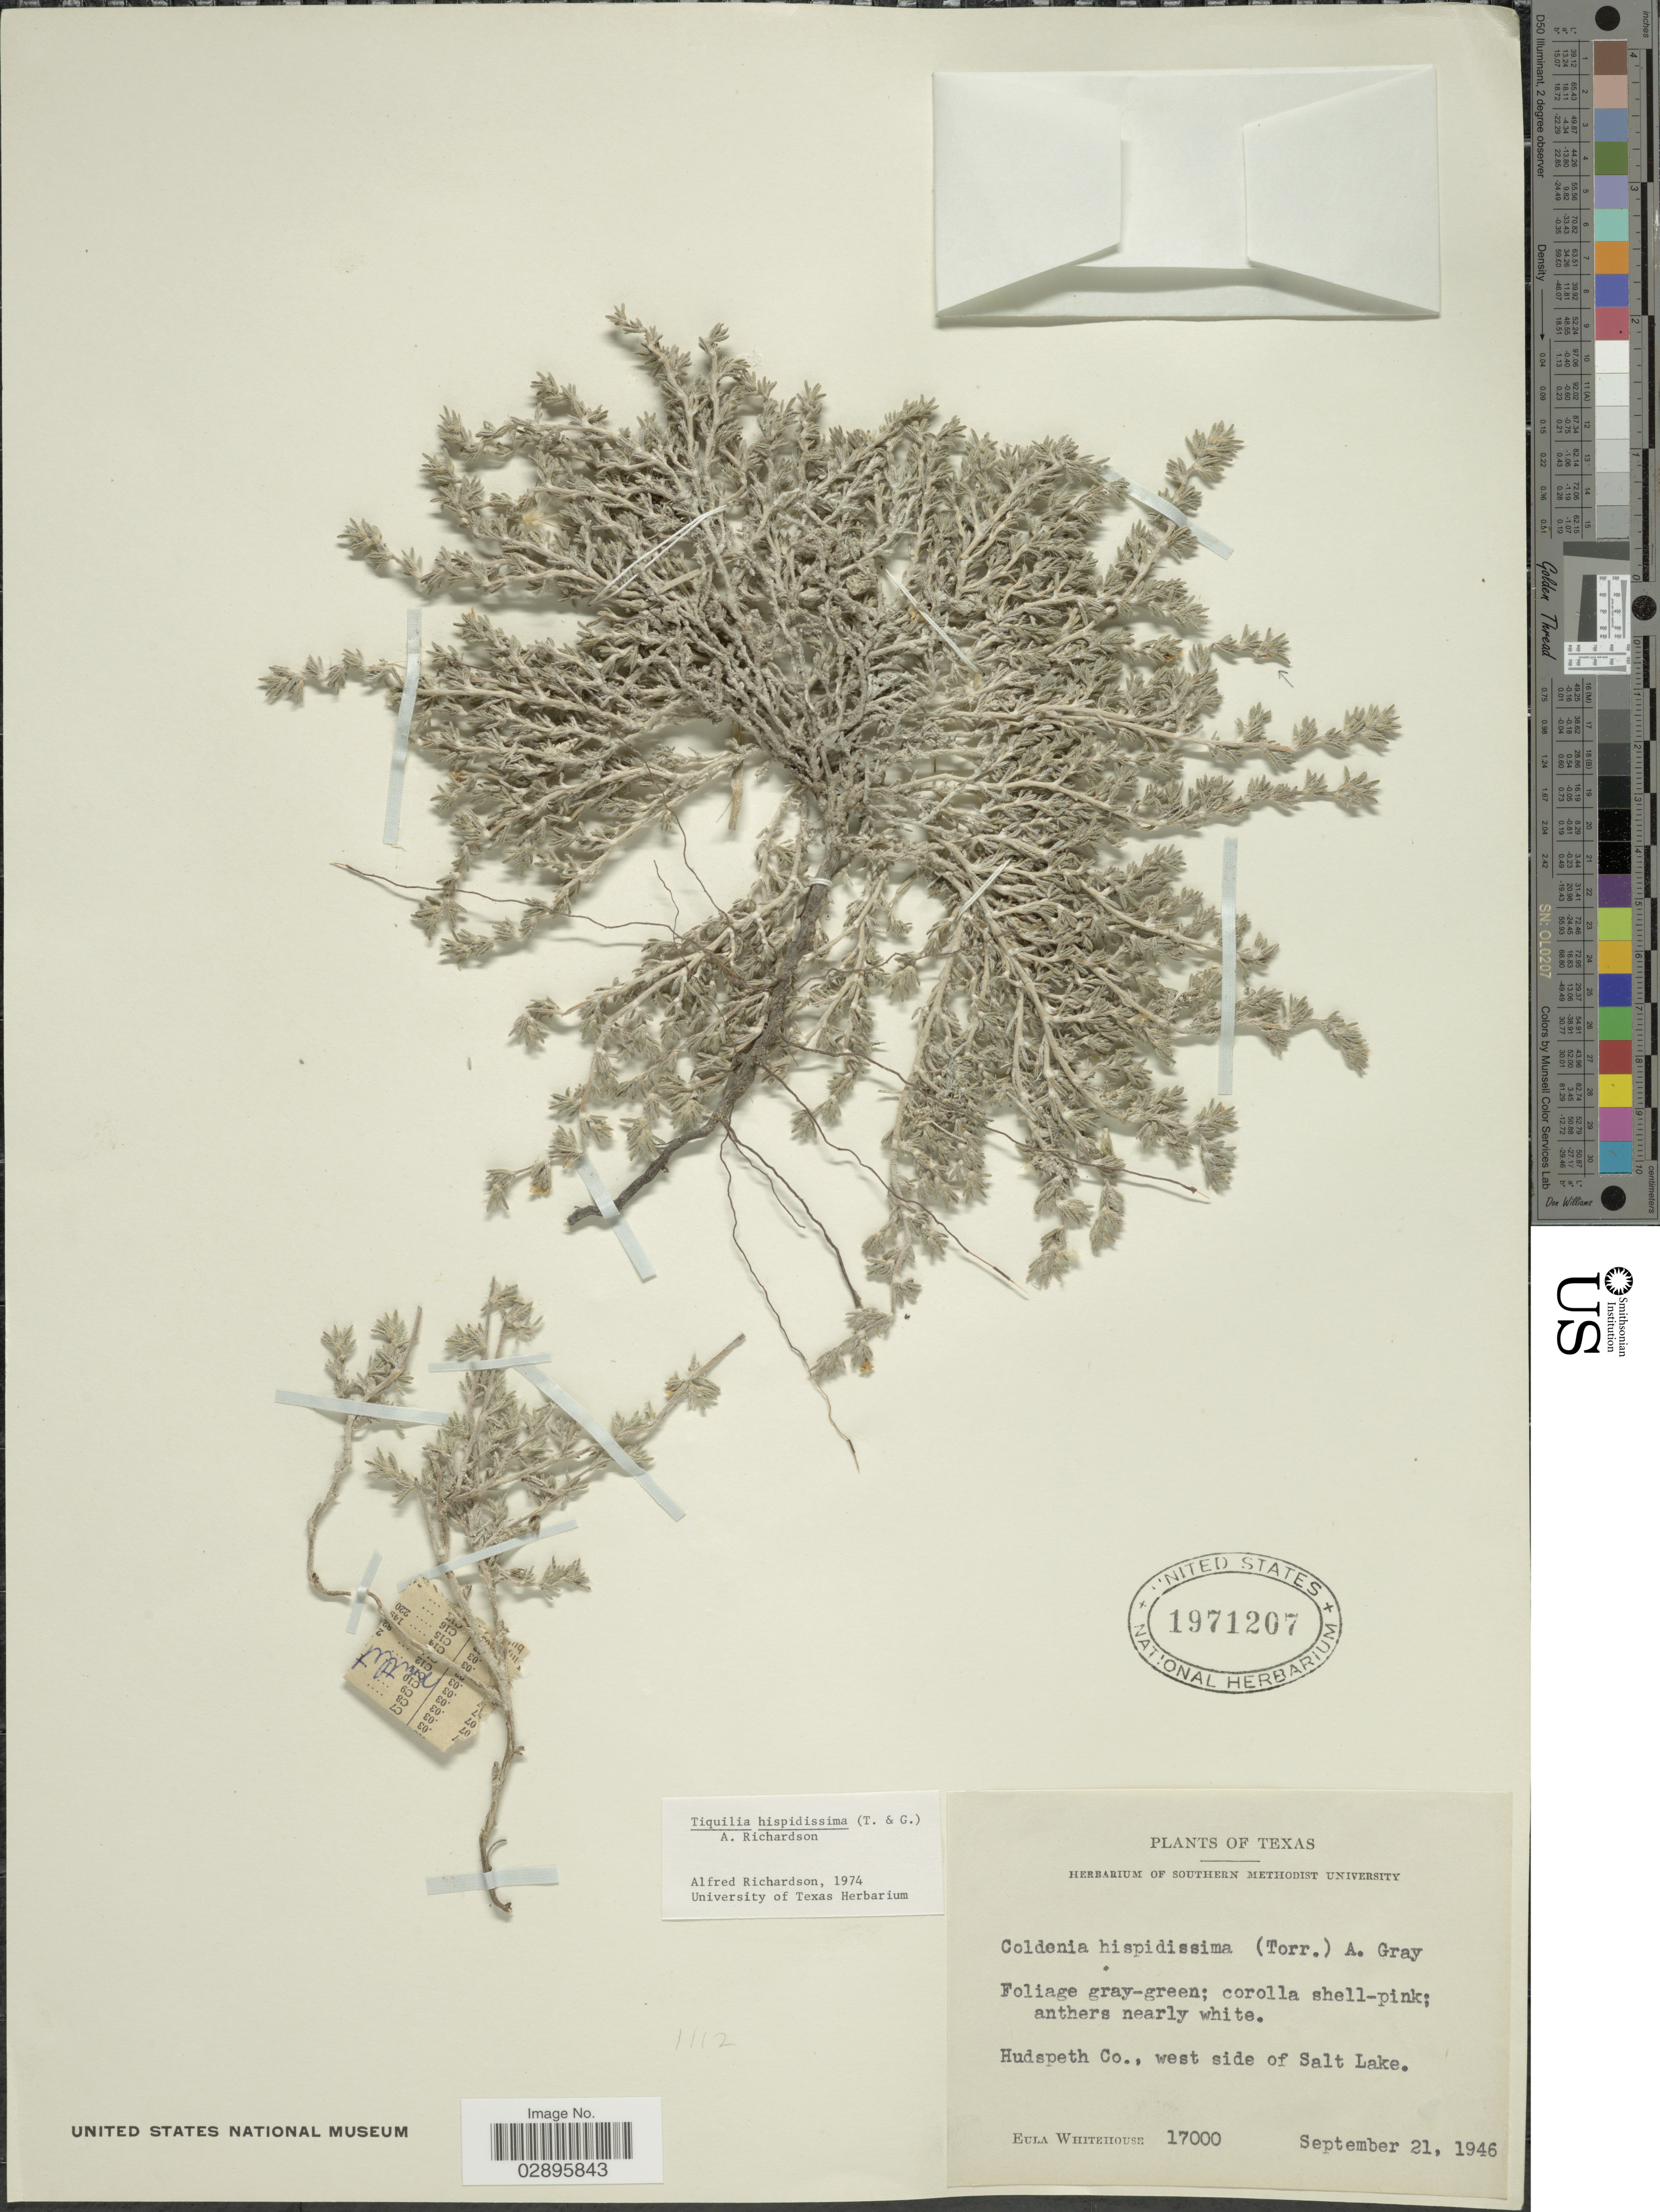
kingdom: Plantae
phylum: Tracheophyta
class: Magnoliopsida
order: Boraginales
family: Ehretiaceae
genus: Tiquilia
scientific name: Tiquilia hispidissima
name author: (Torr. & A. Gray) A.T. Richardson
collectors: E. Whitehouse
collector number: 17000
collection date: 1946-09-21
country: United States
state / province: Texas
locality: Hudspeth Co., west side of Salt Lake.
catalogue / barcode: US 1971207